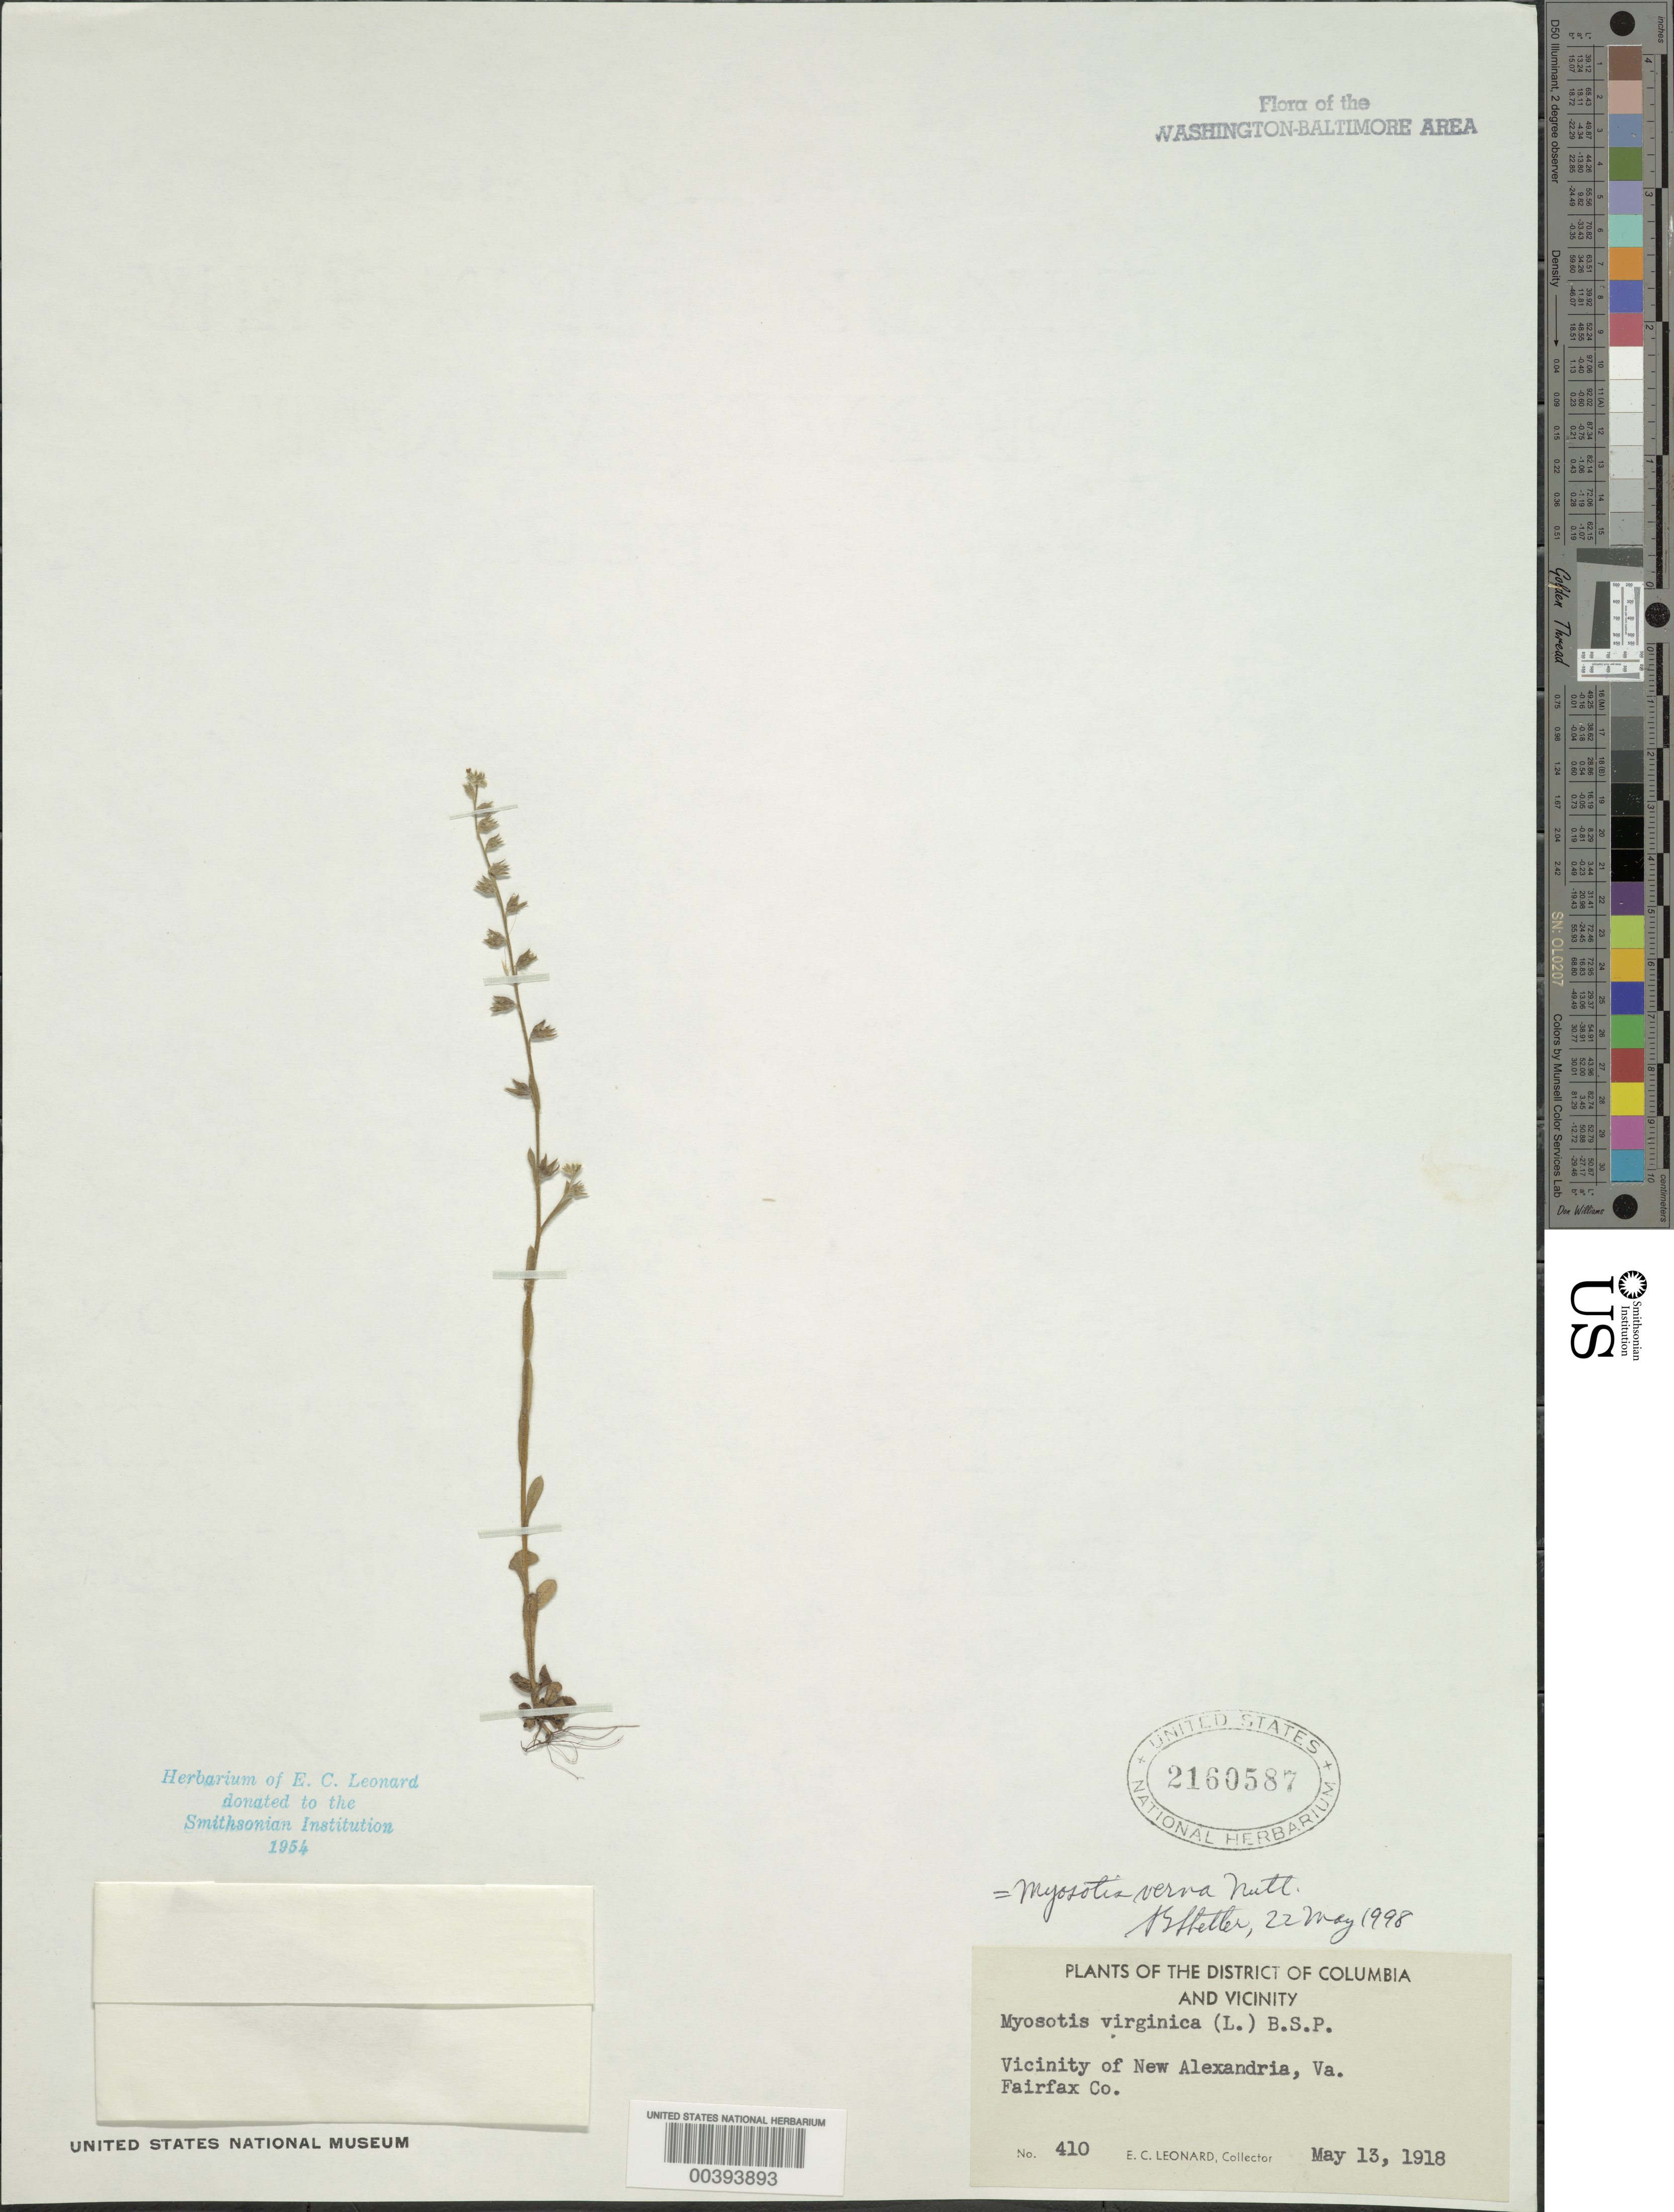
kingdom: Plantae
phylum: Tracheophyta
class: Magnoliopsida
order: Boraginales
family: Boraginaceae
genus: Myosotis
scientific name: Myosotis verna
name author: Nutt.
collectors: E. C. Leonard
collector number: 410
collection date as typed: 13 May 1918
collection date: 1918-05-13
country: United States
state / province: Virginia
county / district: Fairfax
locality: NE Alexandria vicinity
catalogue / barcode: US 2160587